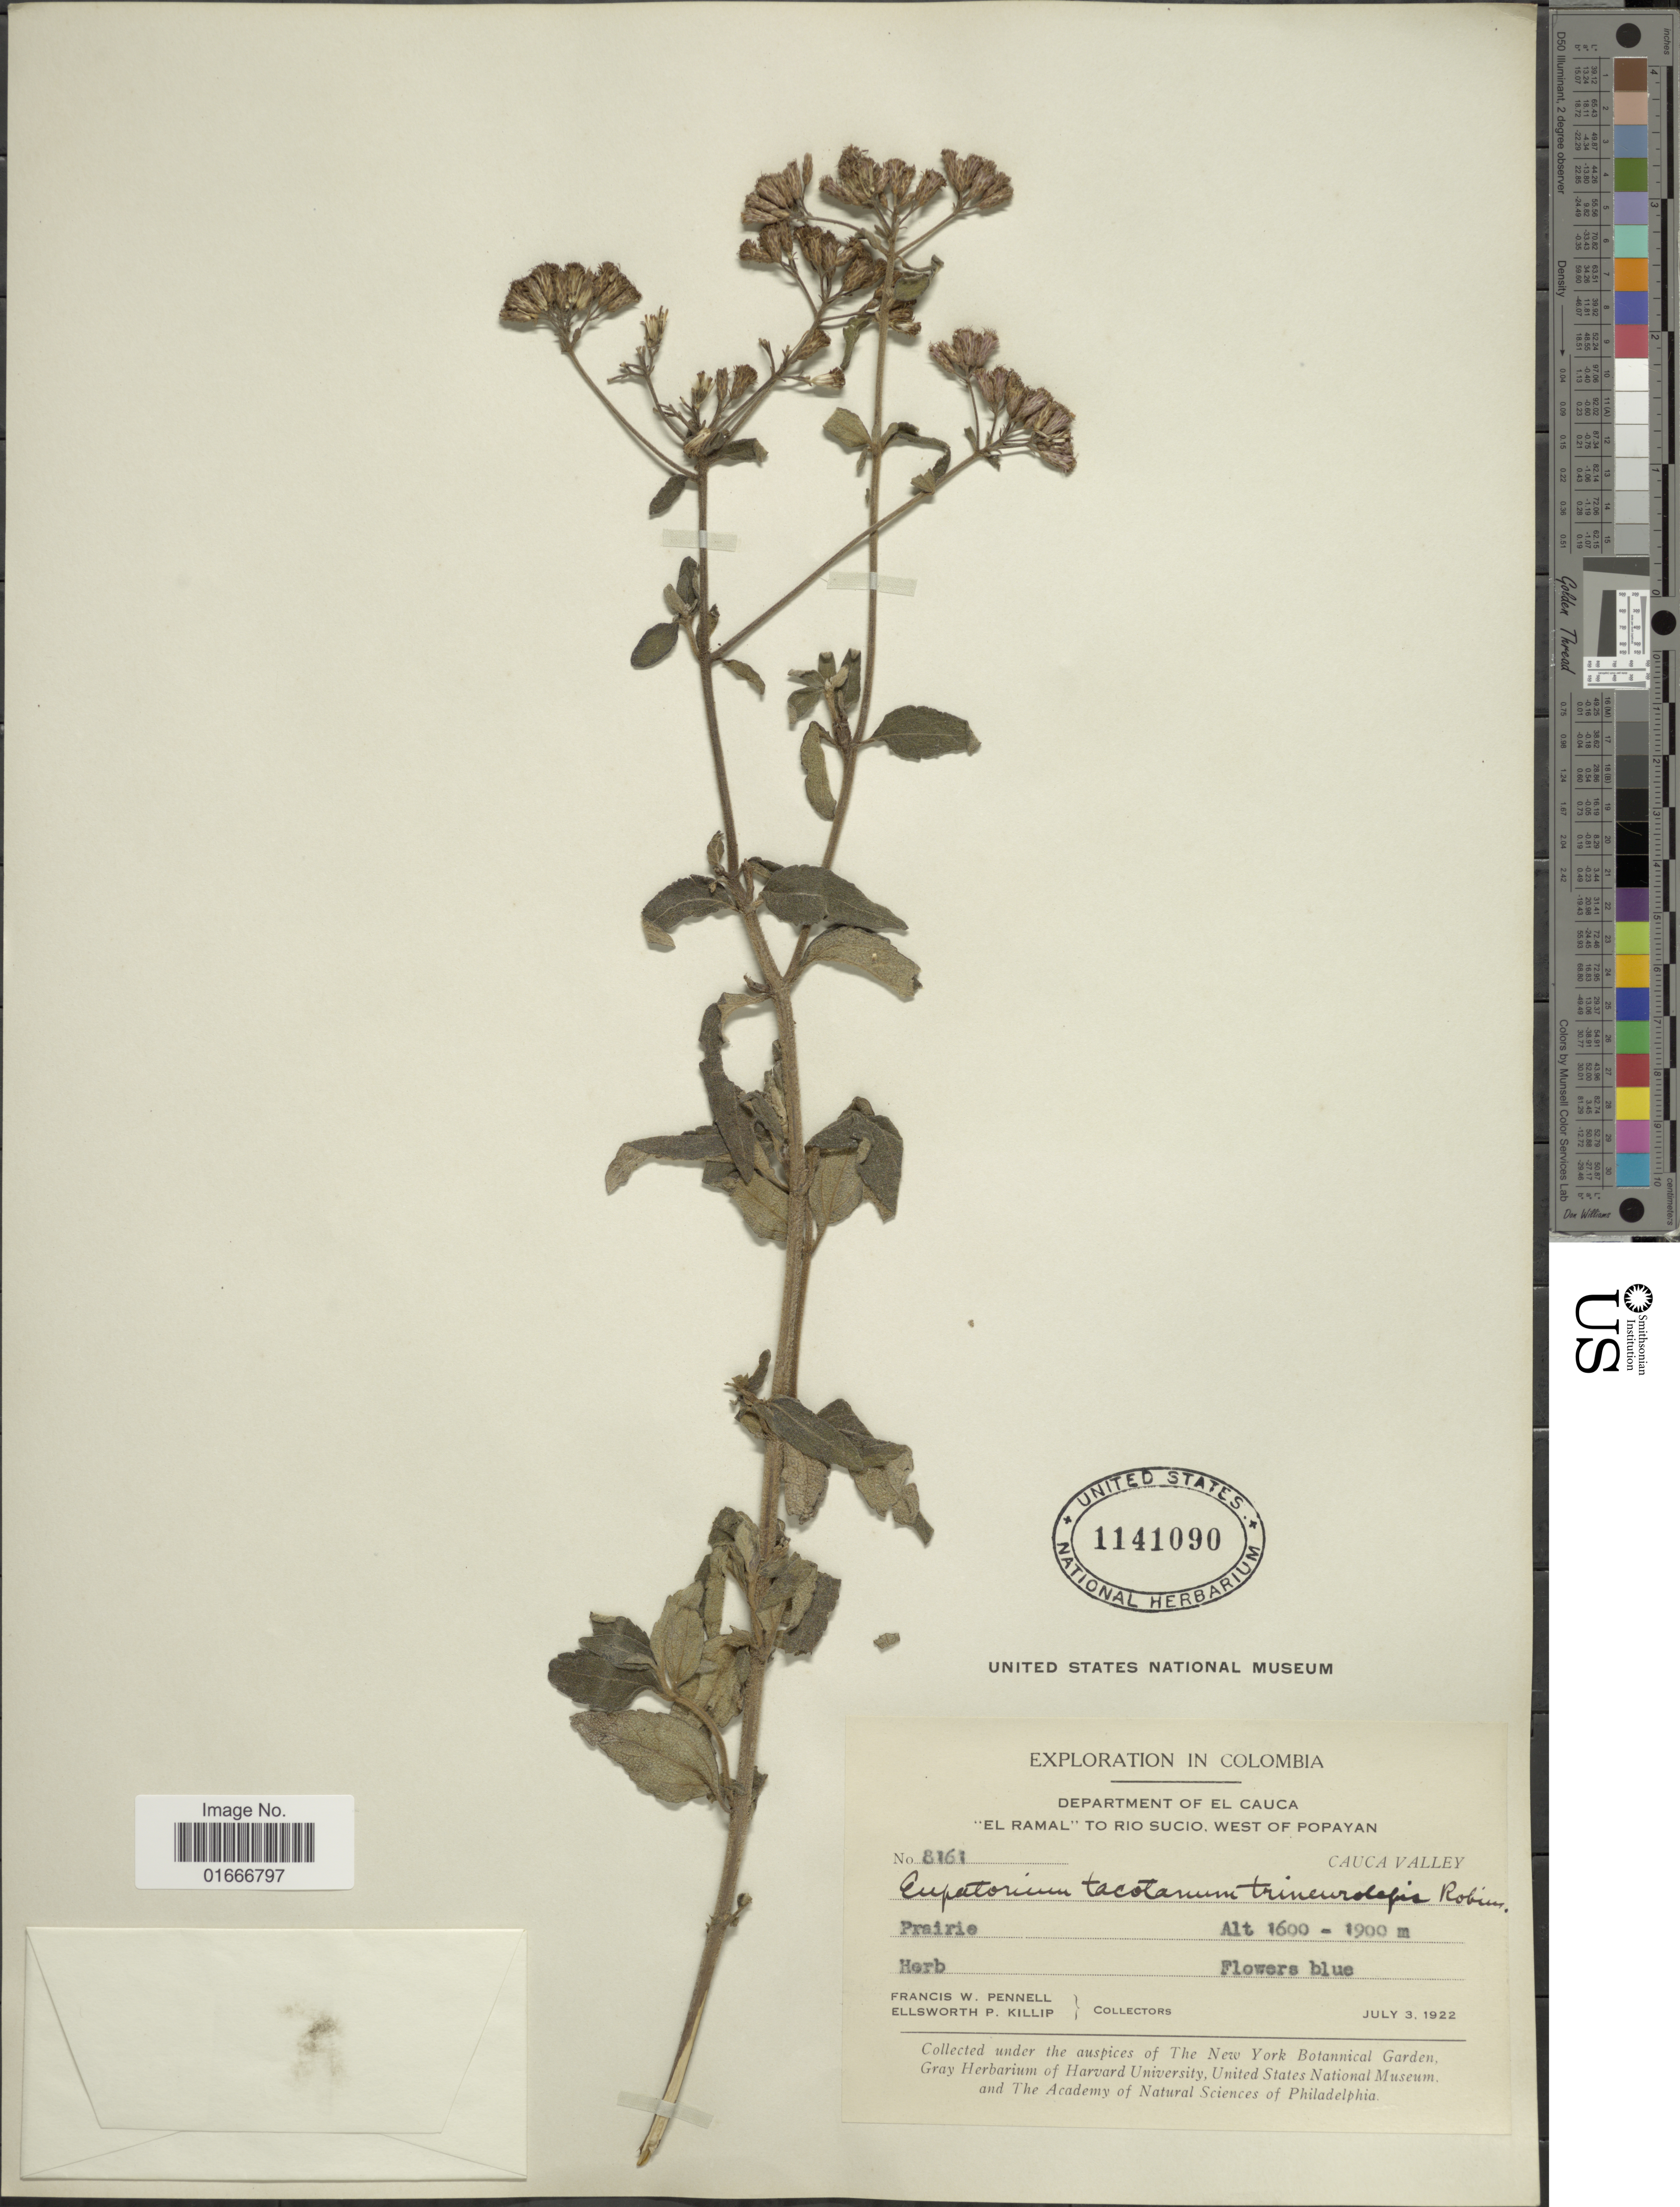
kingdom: Plantae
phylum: Tracheophyta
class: Magnoliopsida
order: Asterales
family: Asteraceae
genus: Chromolaena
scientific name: Chromolaena tacotana var. trineurolepis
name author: H. Rob.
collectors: F. W. Pennell & E. P. Killip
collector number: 8161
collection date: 1922-07-03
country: Colombia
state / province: Cauca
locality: Colombia. Depaertment of El Cauca. "El Ramal" To Rio Sucio, west of Popayan. Cauca Valley. Prairie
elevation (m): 1600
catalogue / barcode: US 1141090